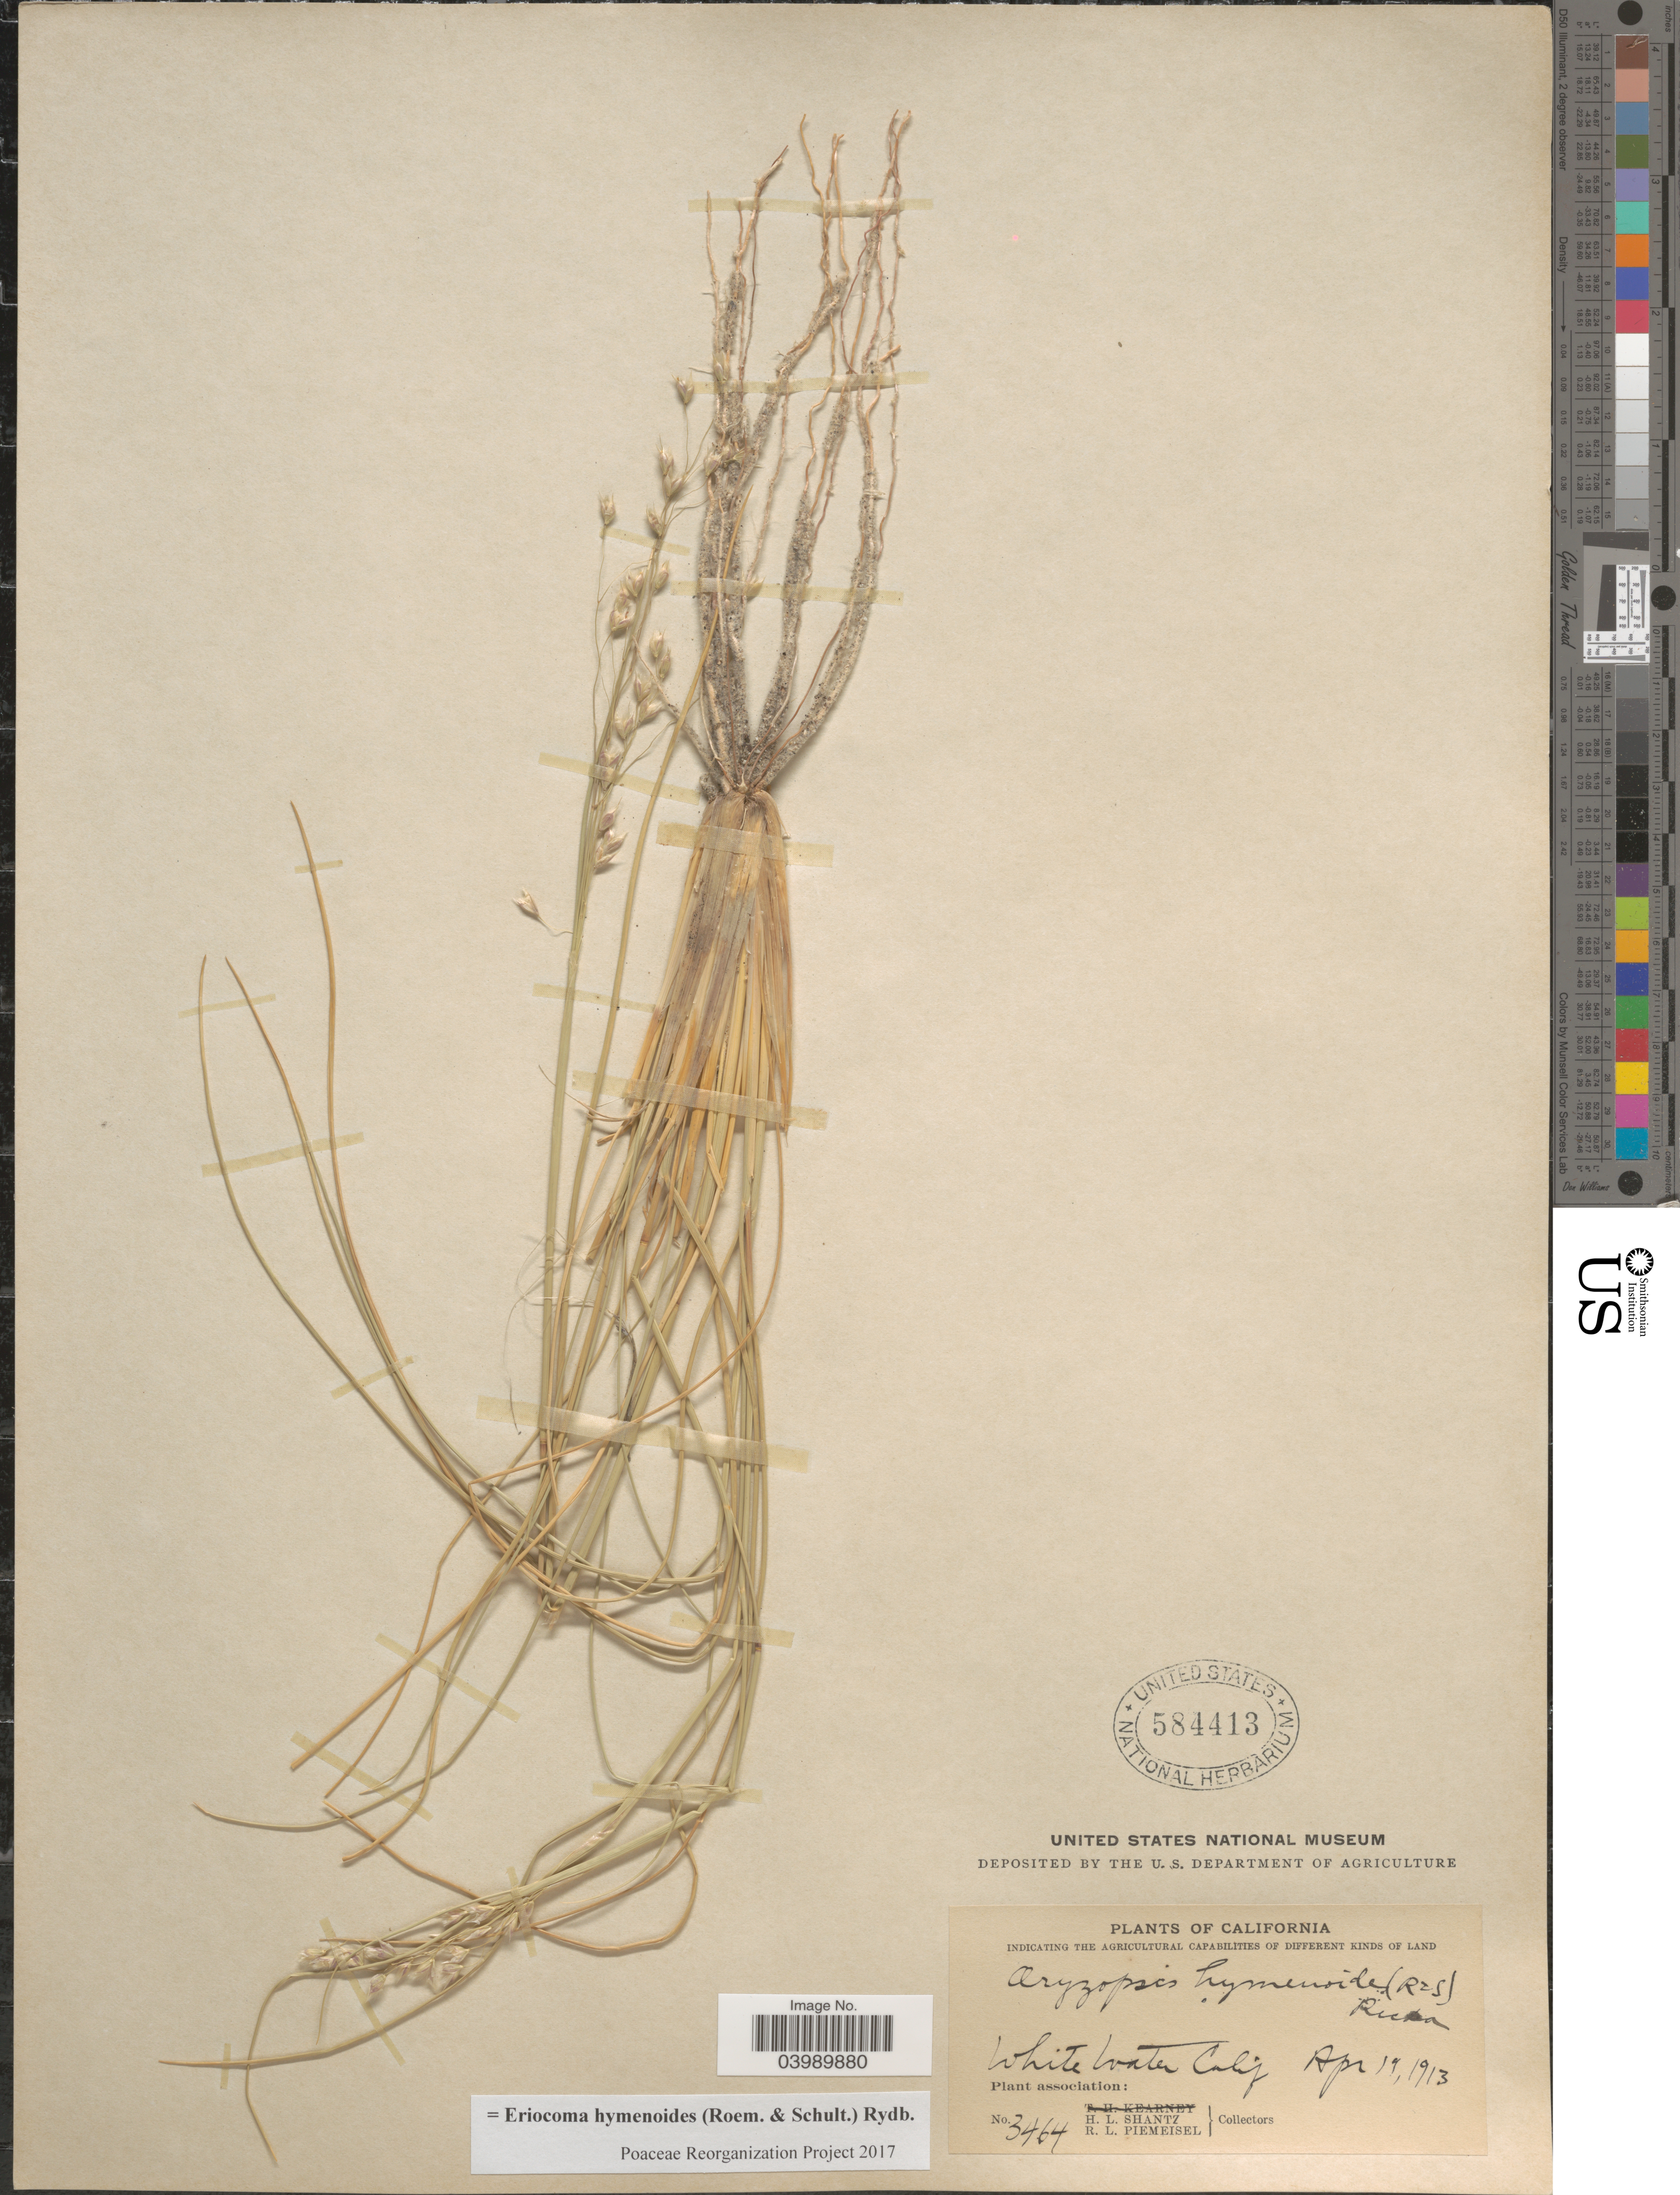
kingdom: Plantae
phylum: Tracheophyta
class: Liliopsida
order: Poales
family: Poaceae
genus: Eriocoma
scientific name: Eriocoma hymenoides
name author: (Roem. & Schult.) Rydb.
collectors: H. Shantz & R. L. Piemeisel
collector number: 3464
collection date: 1913-04-19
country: United States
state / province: California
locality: White Water Calif.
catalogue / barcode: US 584413